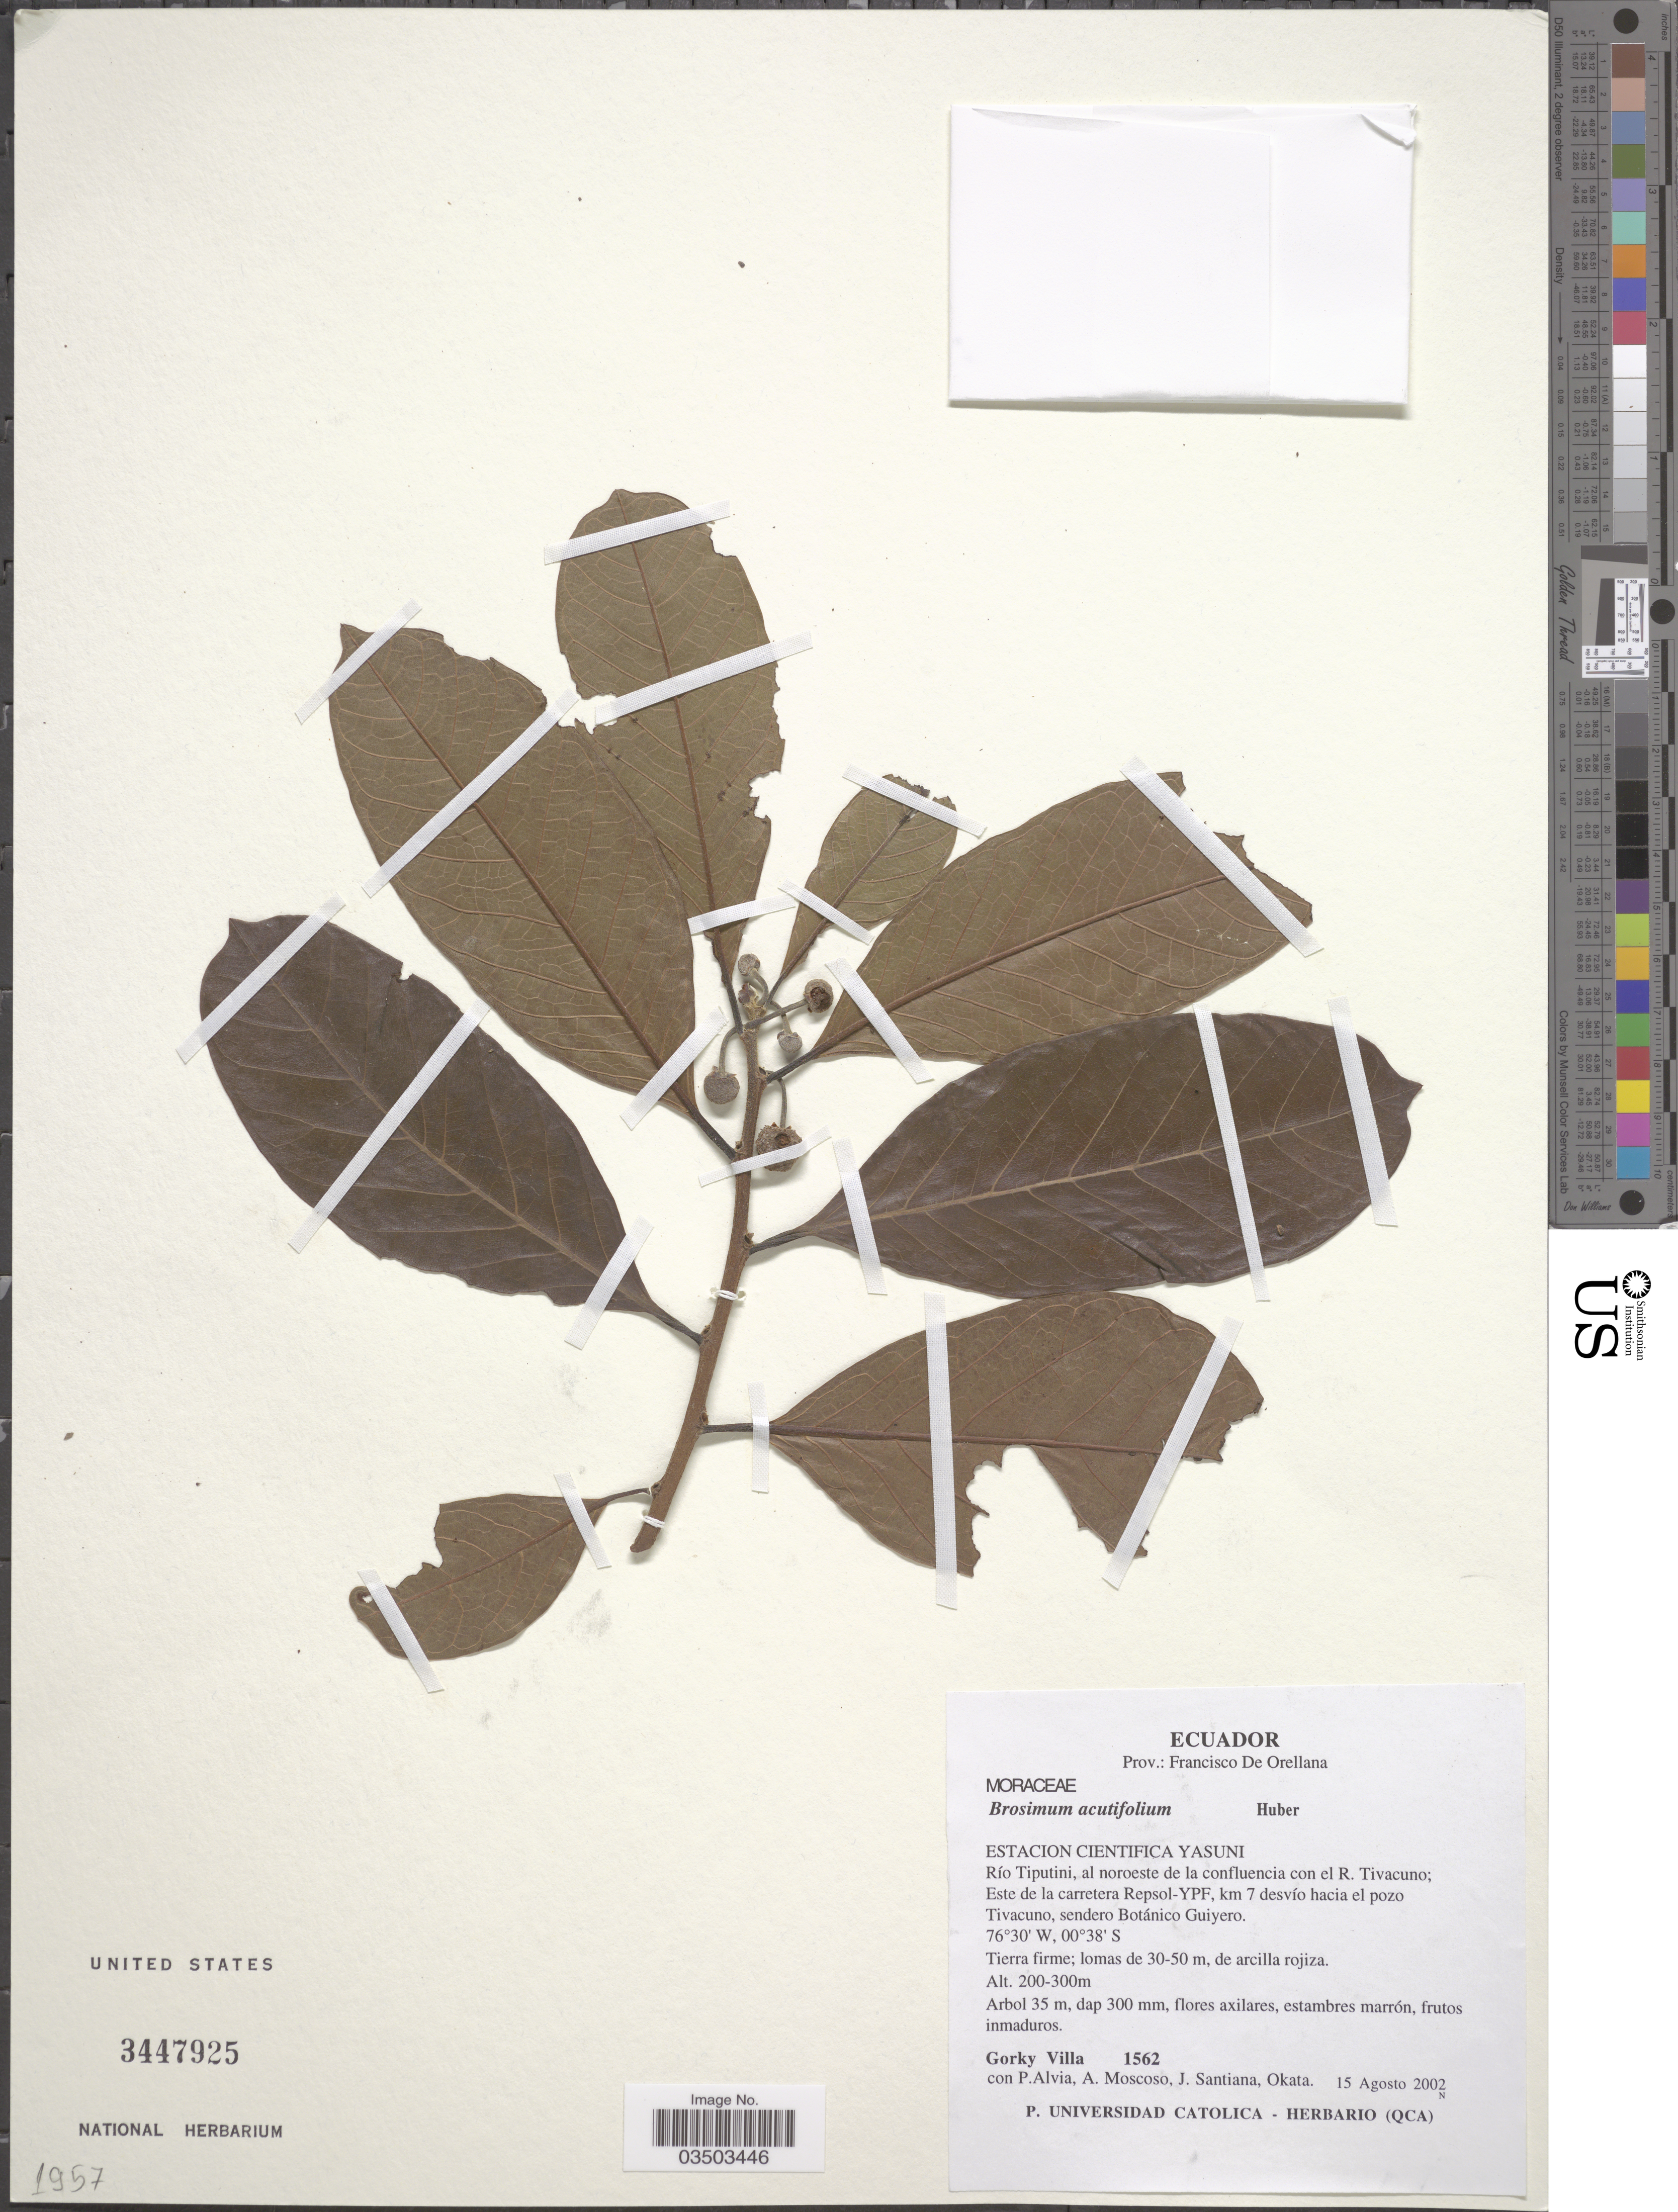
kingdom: Plantae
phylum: Tracheophyta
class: Magnoliopsida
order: Rosales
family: Moraceae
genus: Brosimum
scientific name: Brosimum acutifolium subsp. acutifolium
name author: Huber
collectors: G. Villa, P. Alvia, A. Moscoso, J. Santiana & -. Okata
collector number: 1562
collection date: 2002-08-15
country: Ecuador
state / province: Orellana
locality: Prov.: Francisco De Orellana. Estacion Cientifica Yasuni. Río Tiputini, al noroeste de la confluencia con el R. Tivacuno; Este de la carretera Repsol-YPF, km 7 desvío hacia el pozo Tivacuno, sendero Botánico Guiyero.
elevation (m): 200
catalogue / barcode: US 3447925